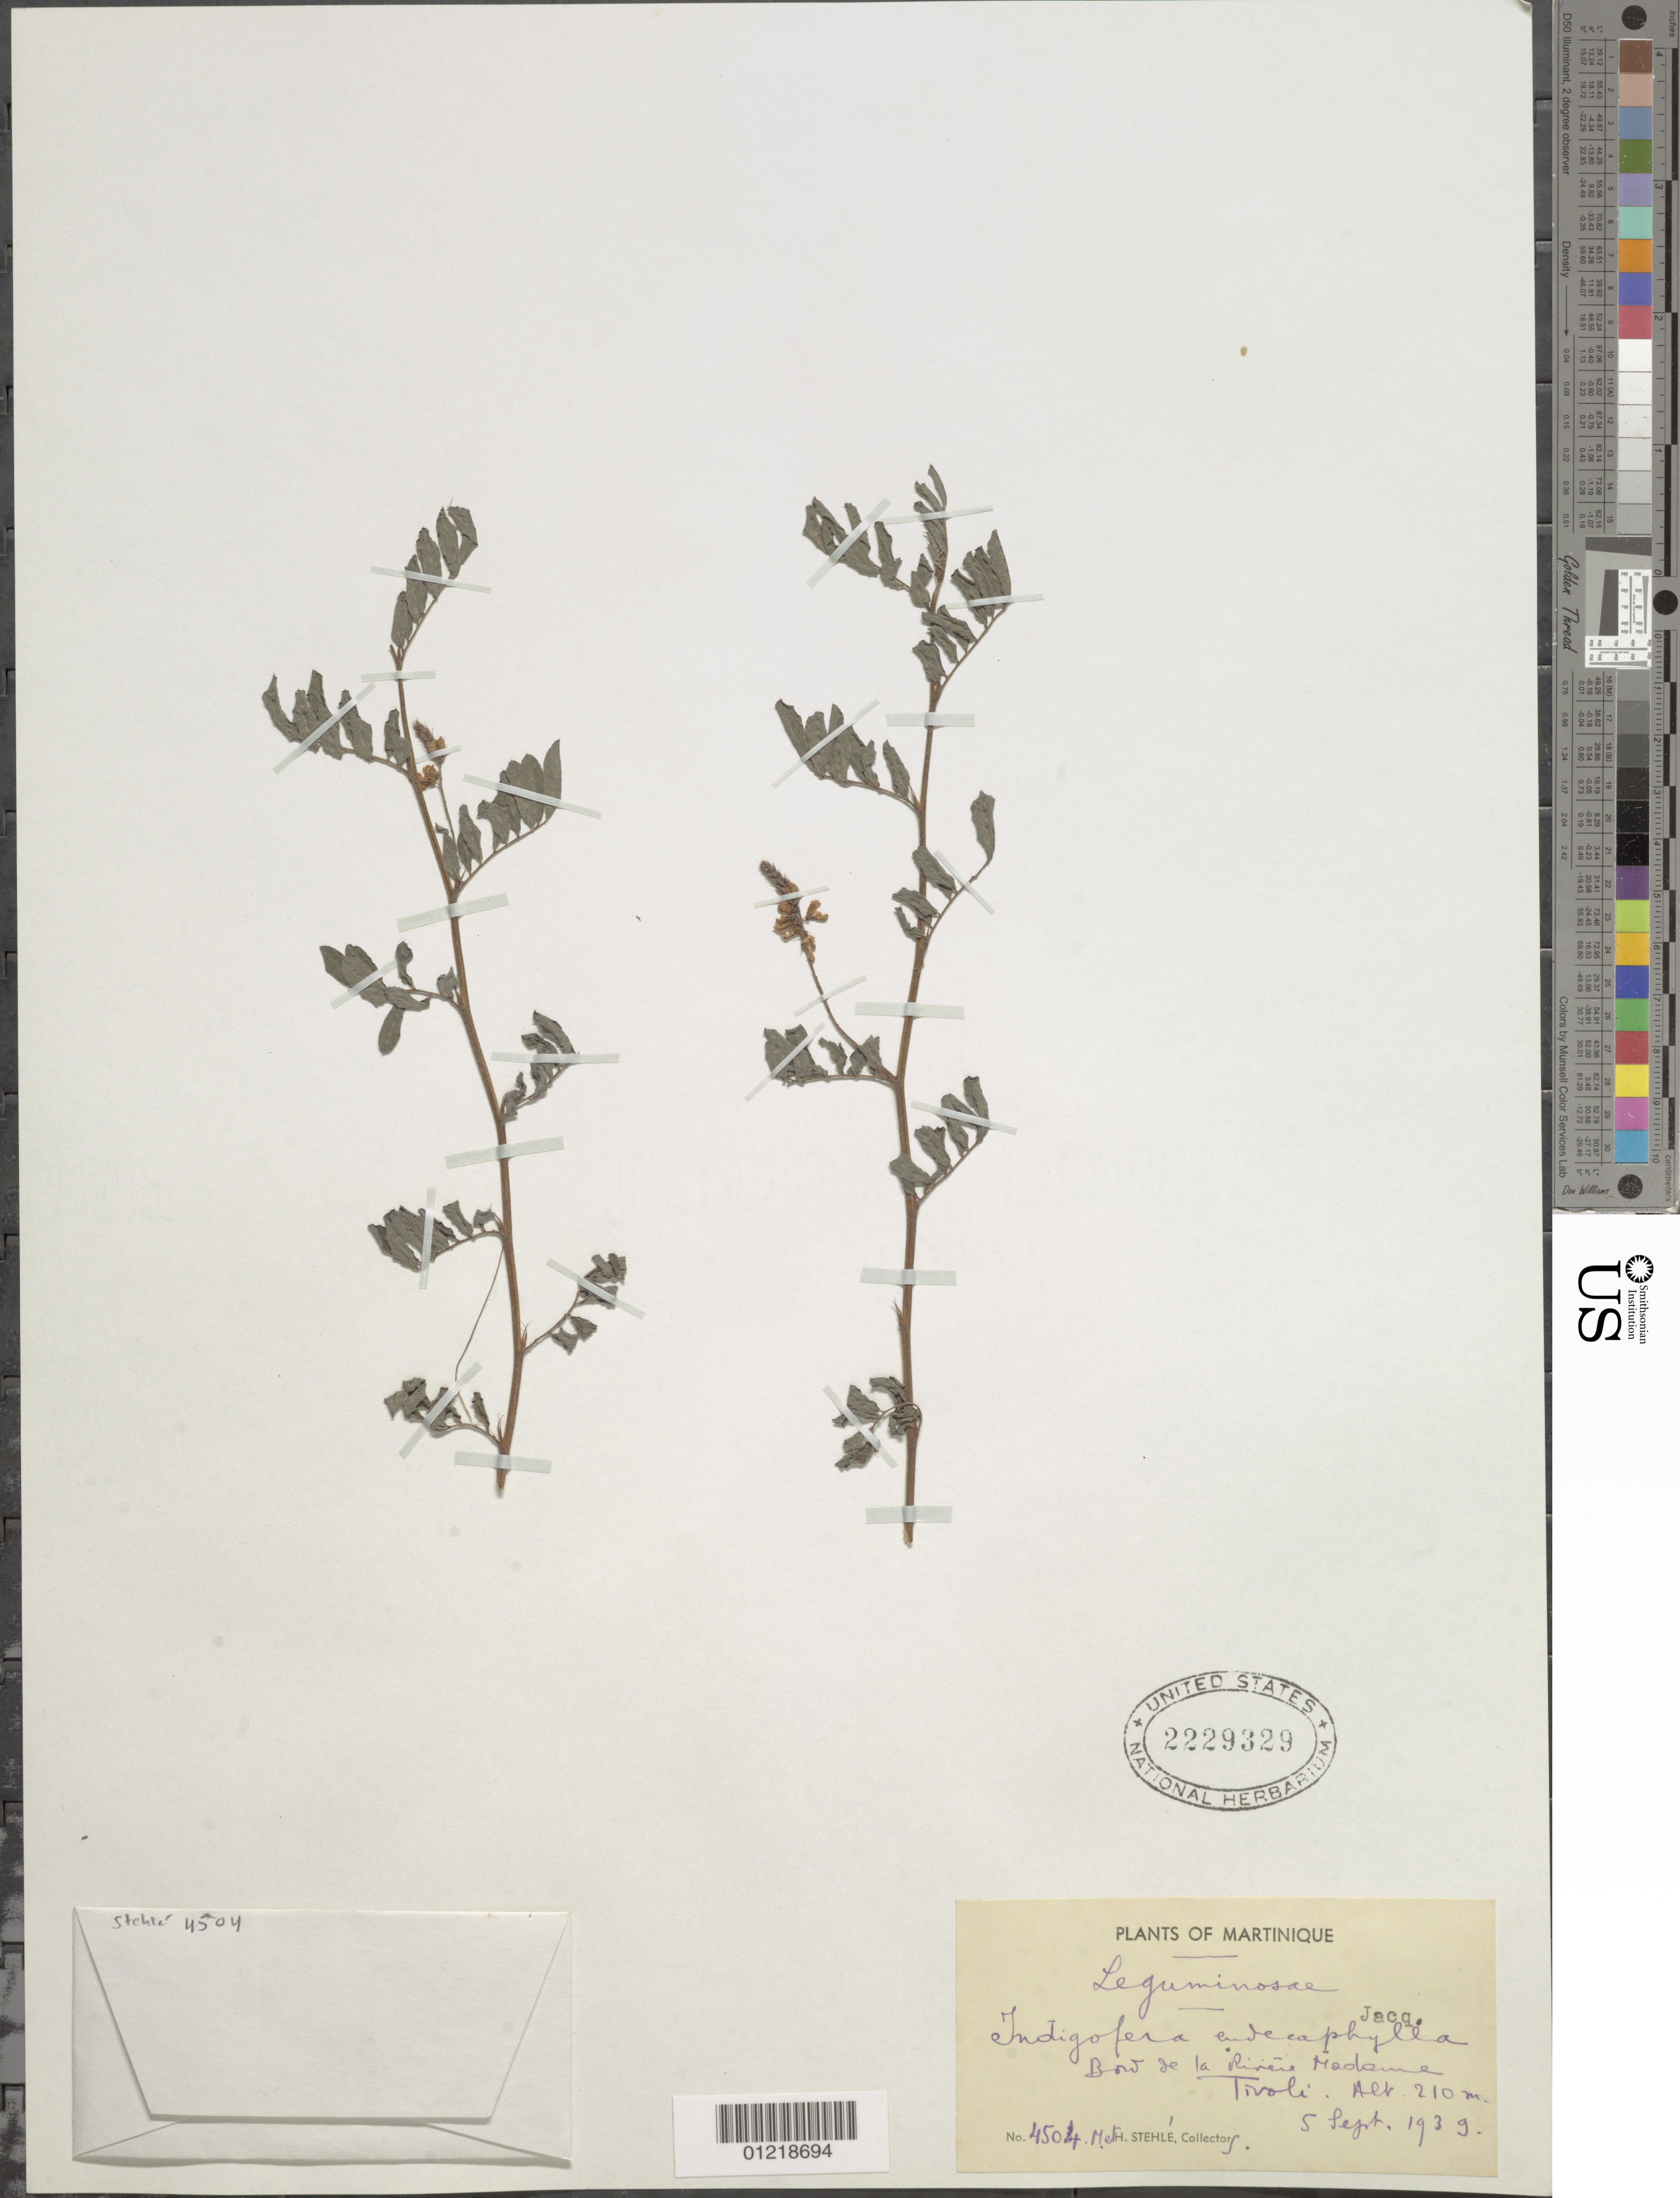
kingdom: Plantae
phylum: Tracheophyta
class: Magnoliopsida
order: Fabales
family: Fabaceae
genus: Indigofera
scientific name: Indigofera hendecaphylla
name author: Jacq.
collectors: H. Stehlé & M. Stehlé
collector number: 4504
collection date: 1939-09-05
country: Martinique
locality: Tivoli; Riv. Madame.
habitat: Bord de la rivére.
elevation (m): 210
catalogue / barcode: US 2229329